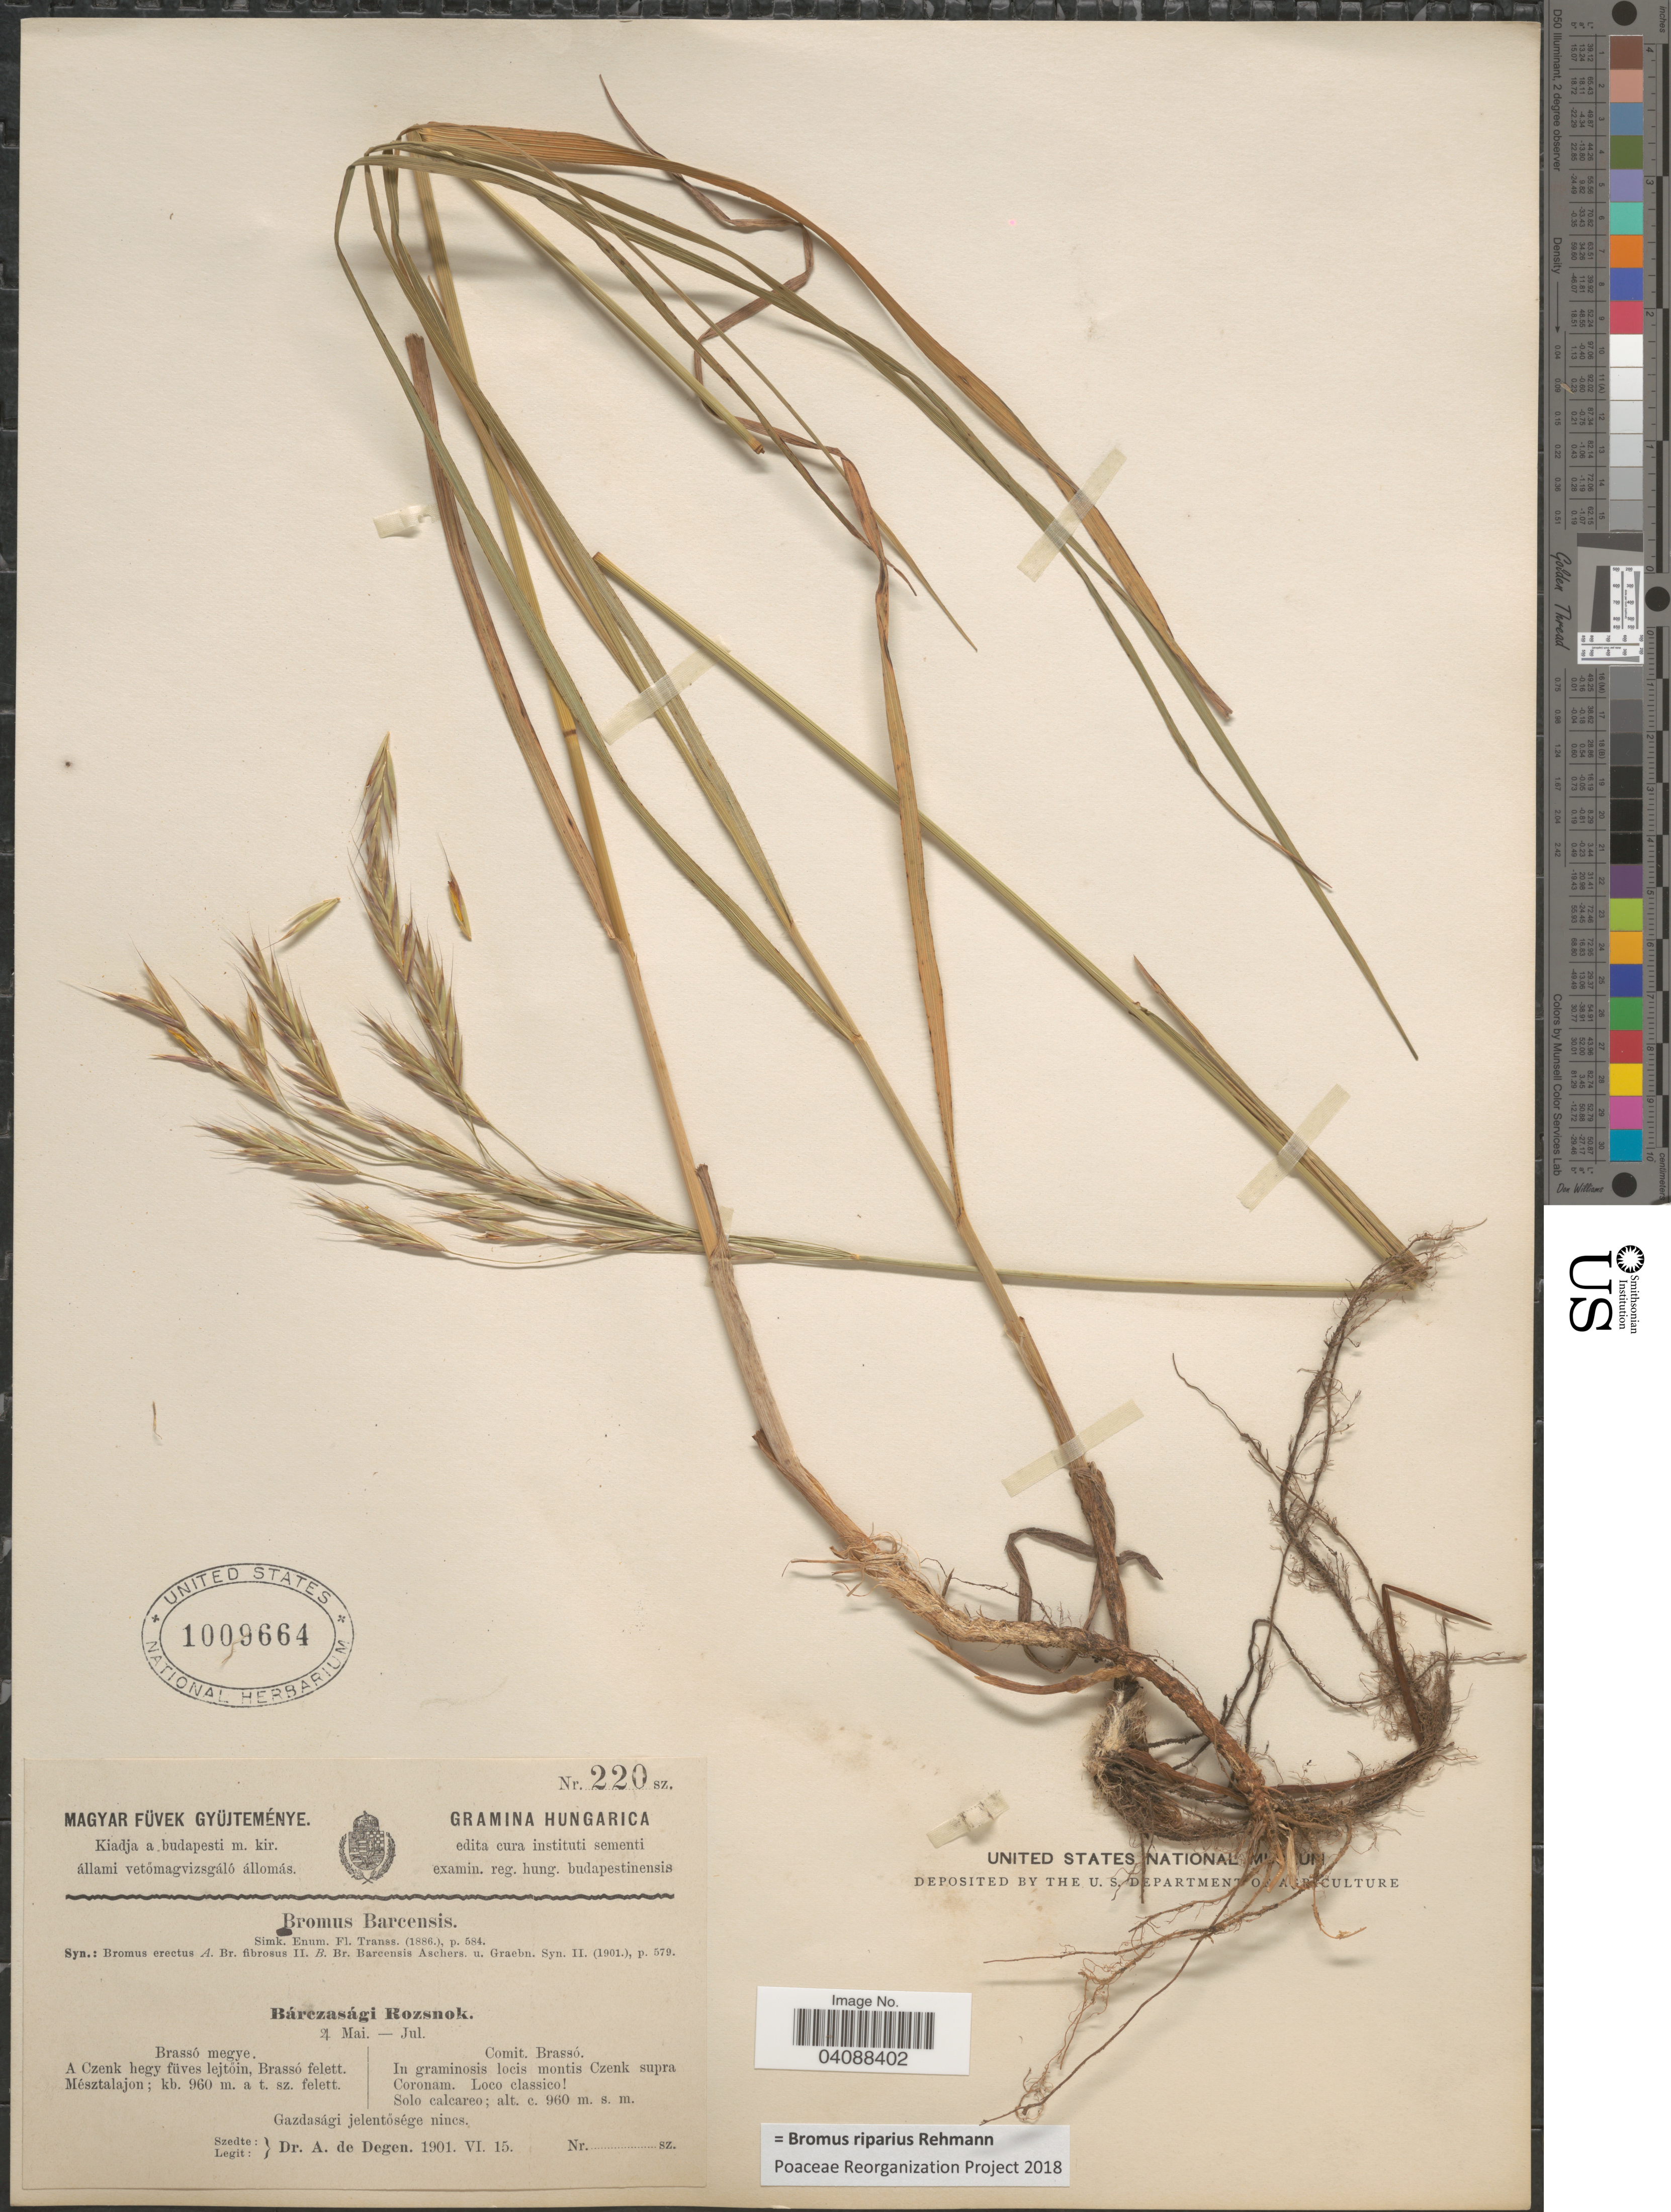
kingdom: Plantae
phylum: Tracheophyta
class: Liliopsida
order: Poales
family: Poaceae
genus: Bromus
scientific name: Bromus riparius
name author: Rehmann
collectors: A. Degen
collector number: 220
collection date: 1901-06-15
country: Hungary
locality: Comit. Brassó. In graminosis locis montis Czenk supra Coronam.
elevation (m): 960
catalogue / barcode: US 1009664